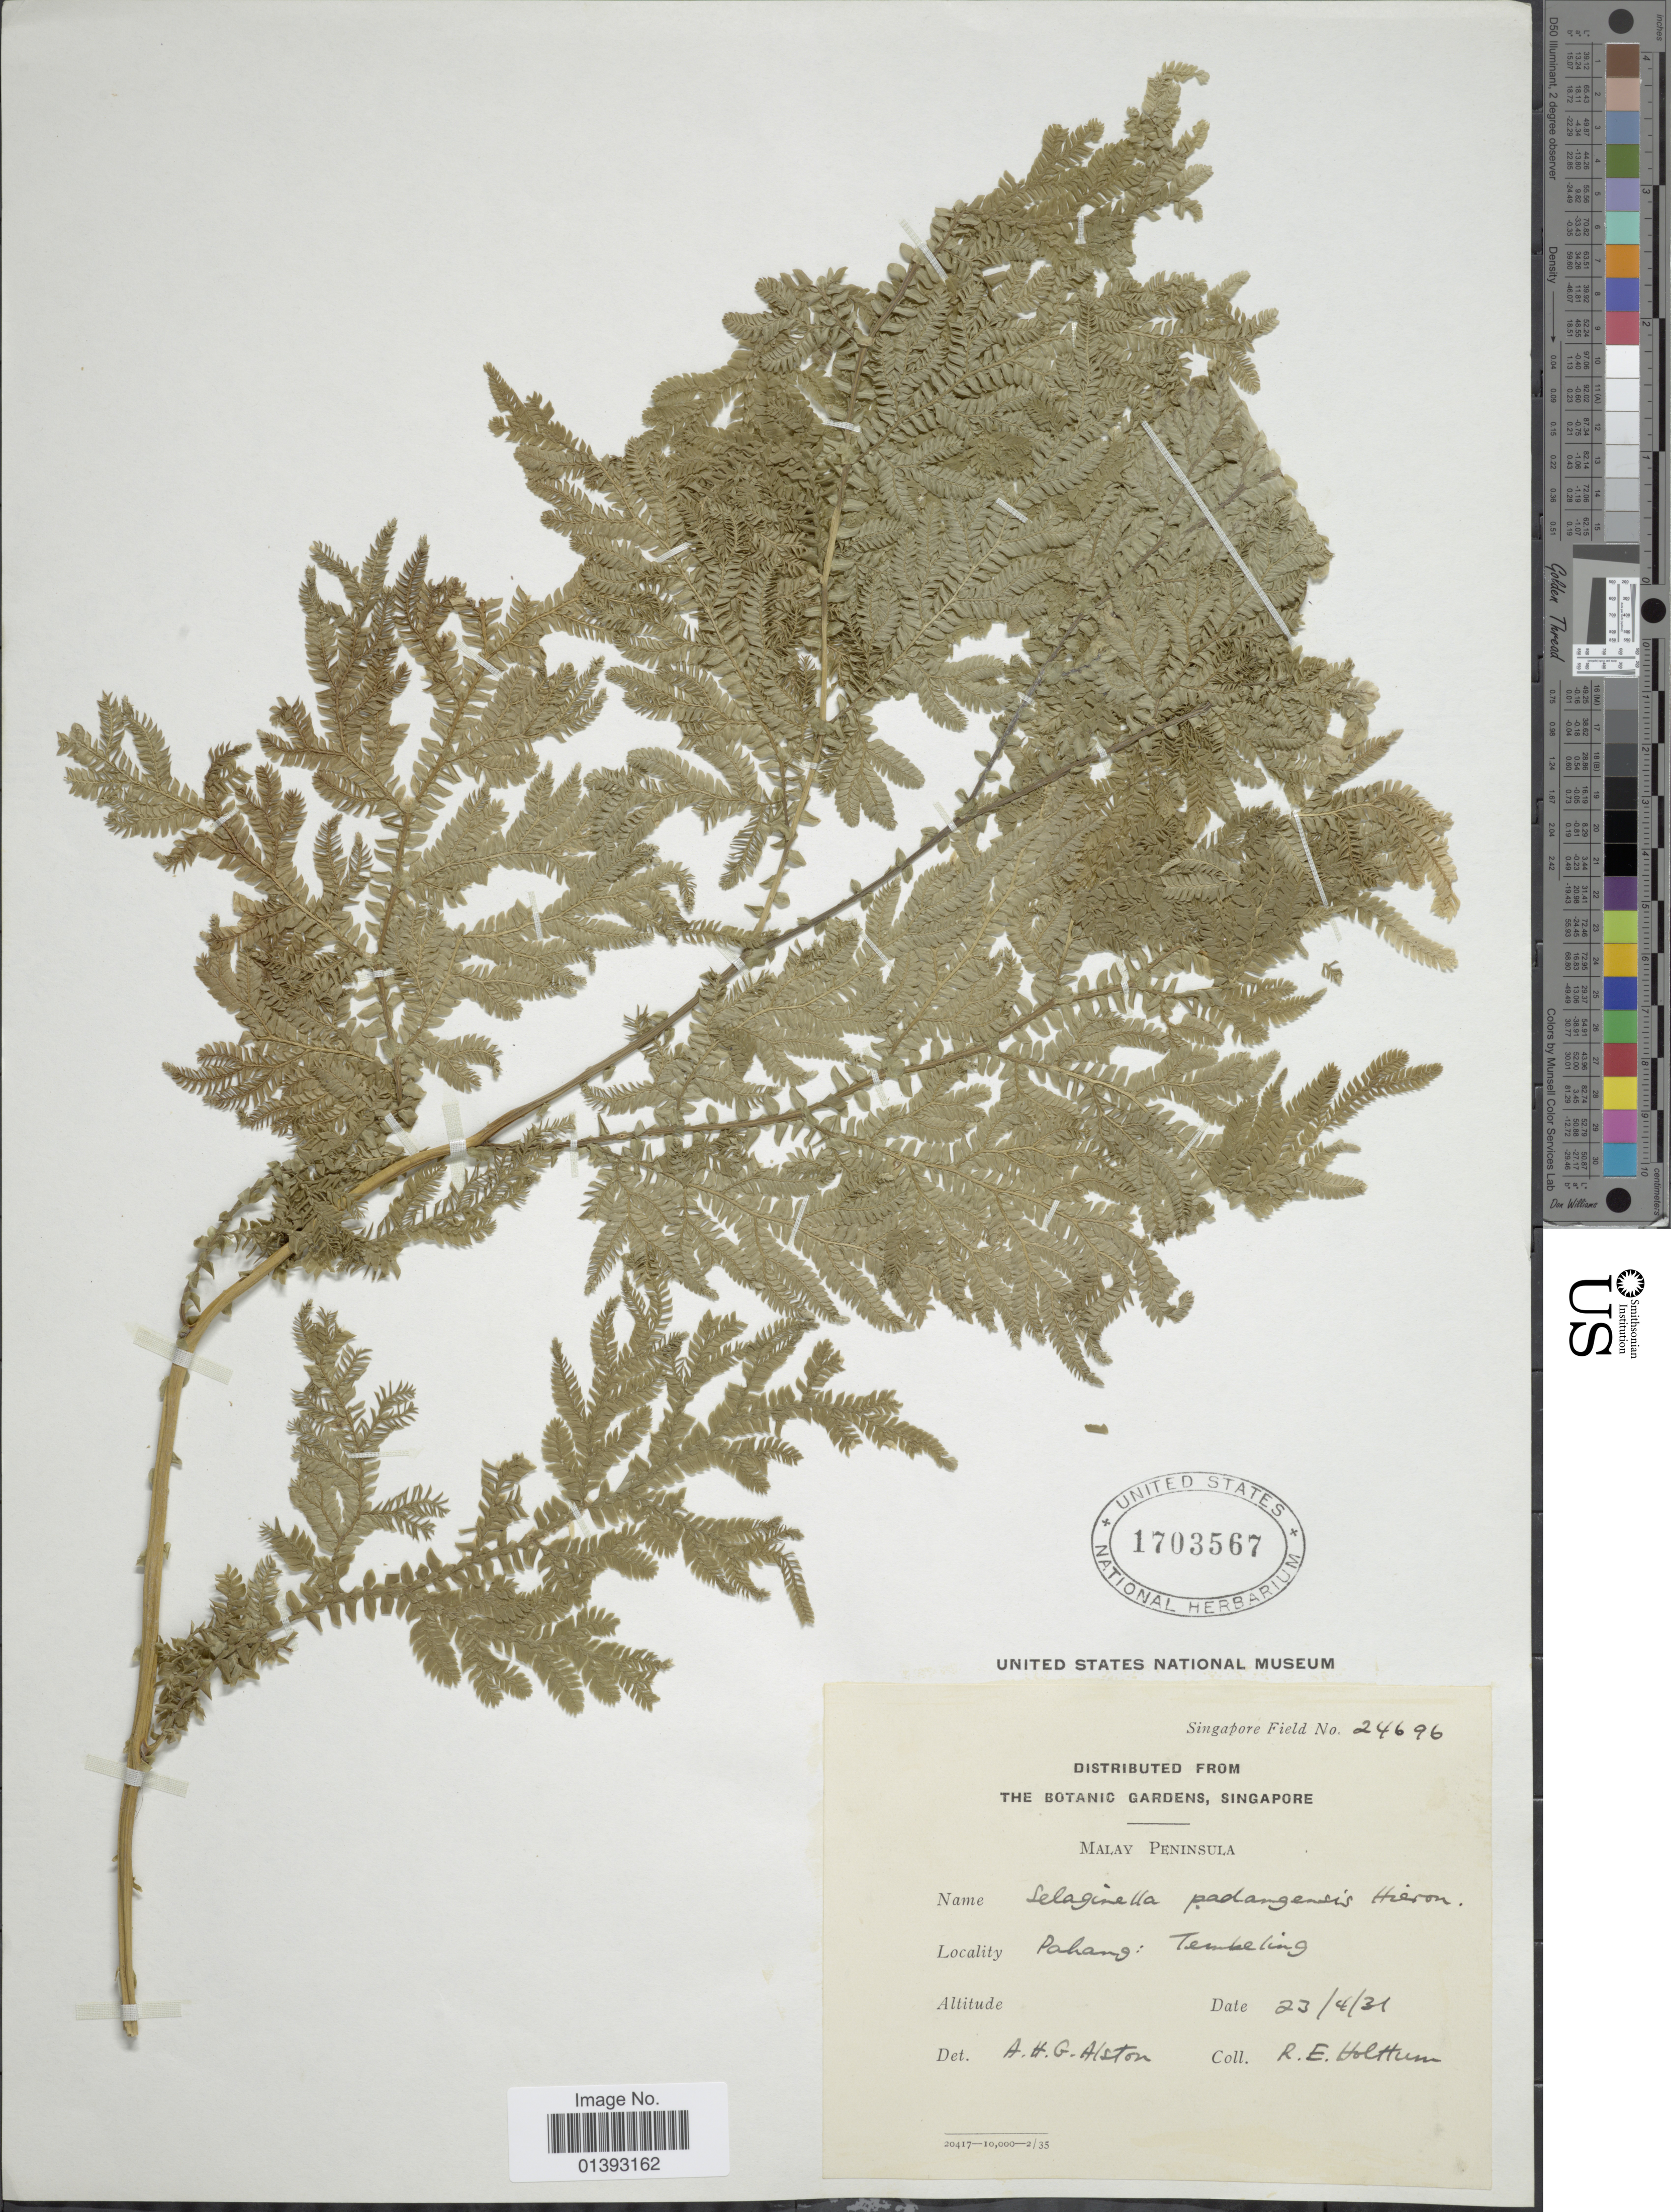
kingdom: Plantae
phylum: Tracheophyta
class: Lycopodiopsida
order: Selaginellales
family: Selaginellaceae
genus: Selaginella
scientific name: Selaginella padangensis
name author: Hieron.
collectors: R. E. Holttum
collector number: Singapore Field 24696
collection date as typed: Transcribed d/m/y: 23/4/31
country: Malaysia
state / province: Pahang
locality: Malay Peninsula, Tembeling [interpreted]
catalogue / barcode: US 1703567